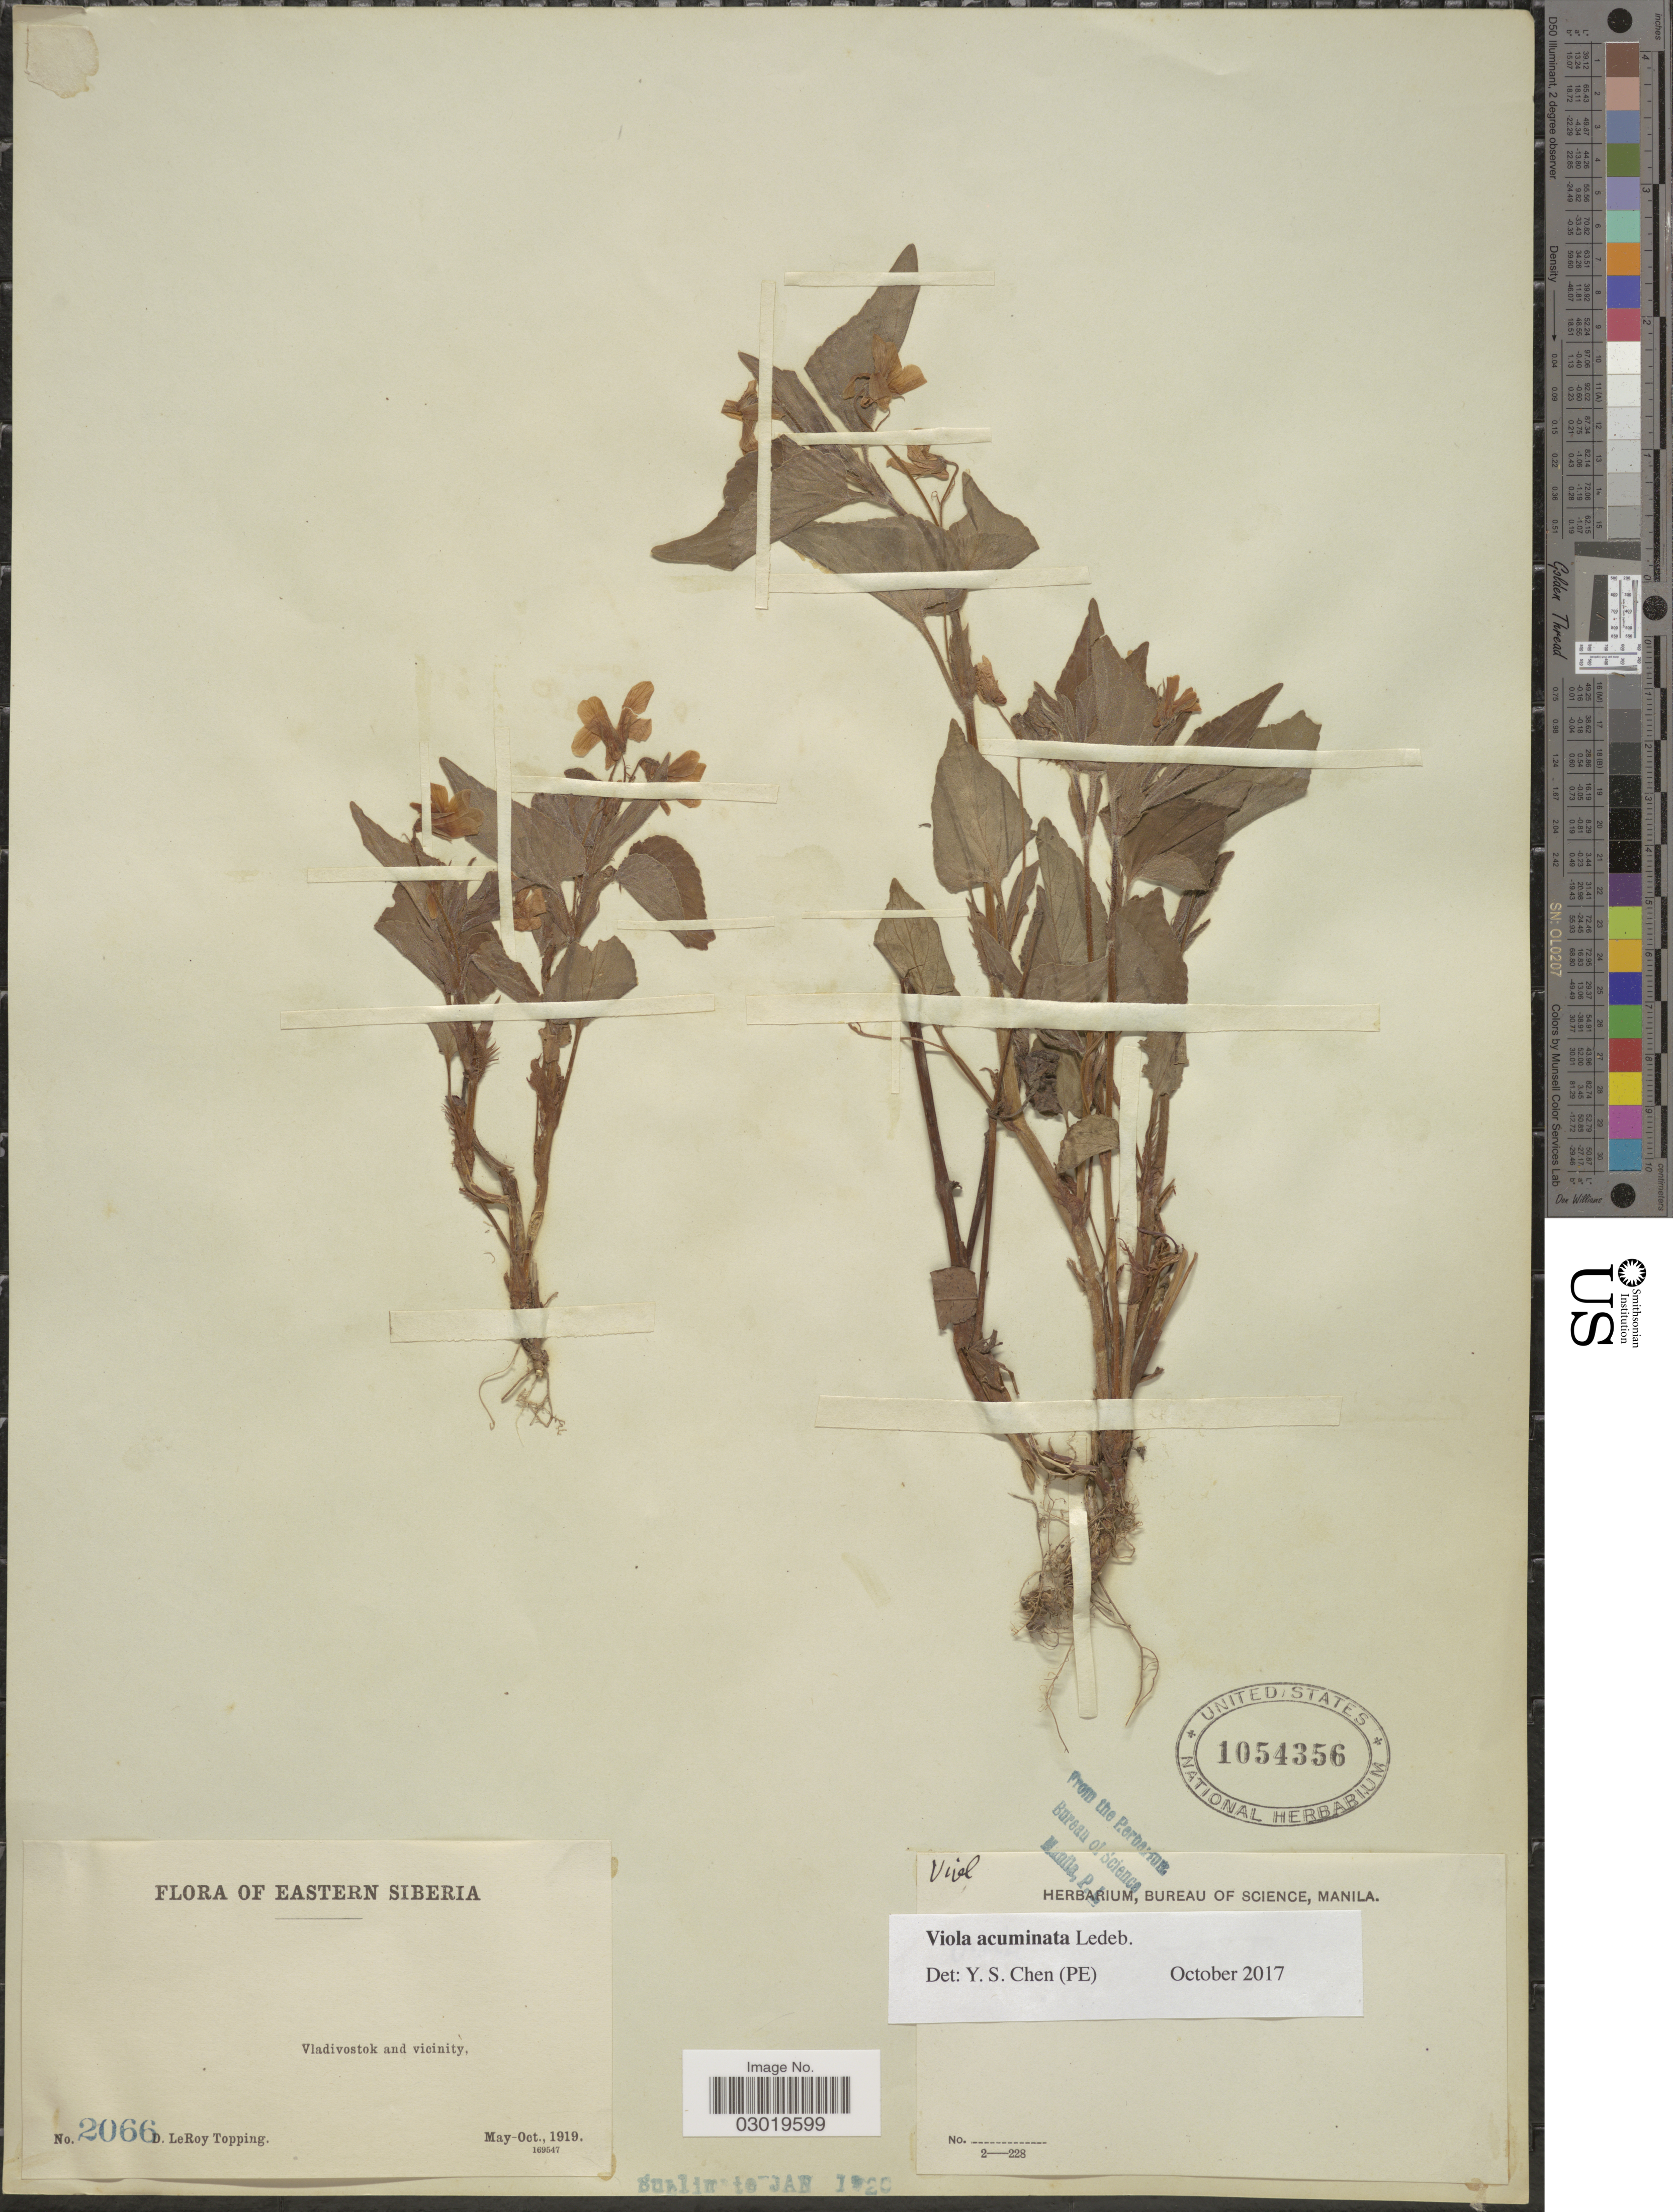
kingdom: Plantae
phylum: Tracheophyta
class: Magnoliopsida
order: Malpighiales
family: Violaceae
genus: Viola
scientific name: Viola acuminata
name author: Ledeb.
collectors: D. L. Topping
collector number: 2066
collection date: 1919-05/1919-10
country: Russian Federation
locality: Eastern Siberia, Vladivostok and vicinity.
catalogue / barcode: US 1054356